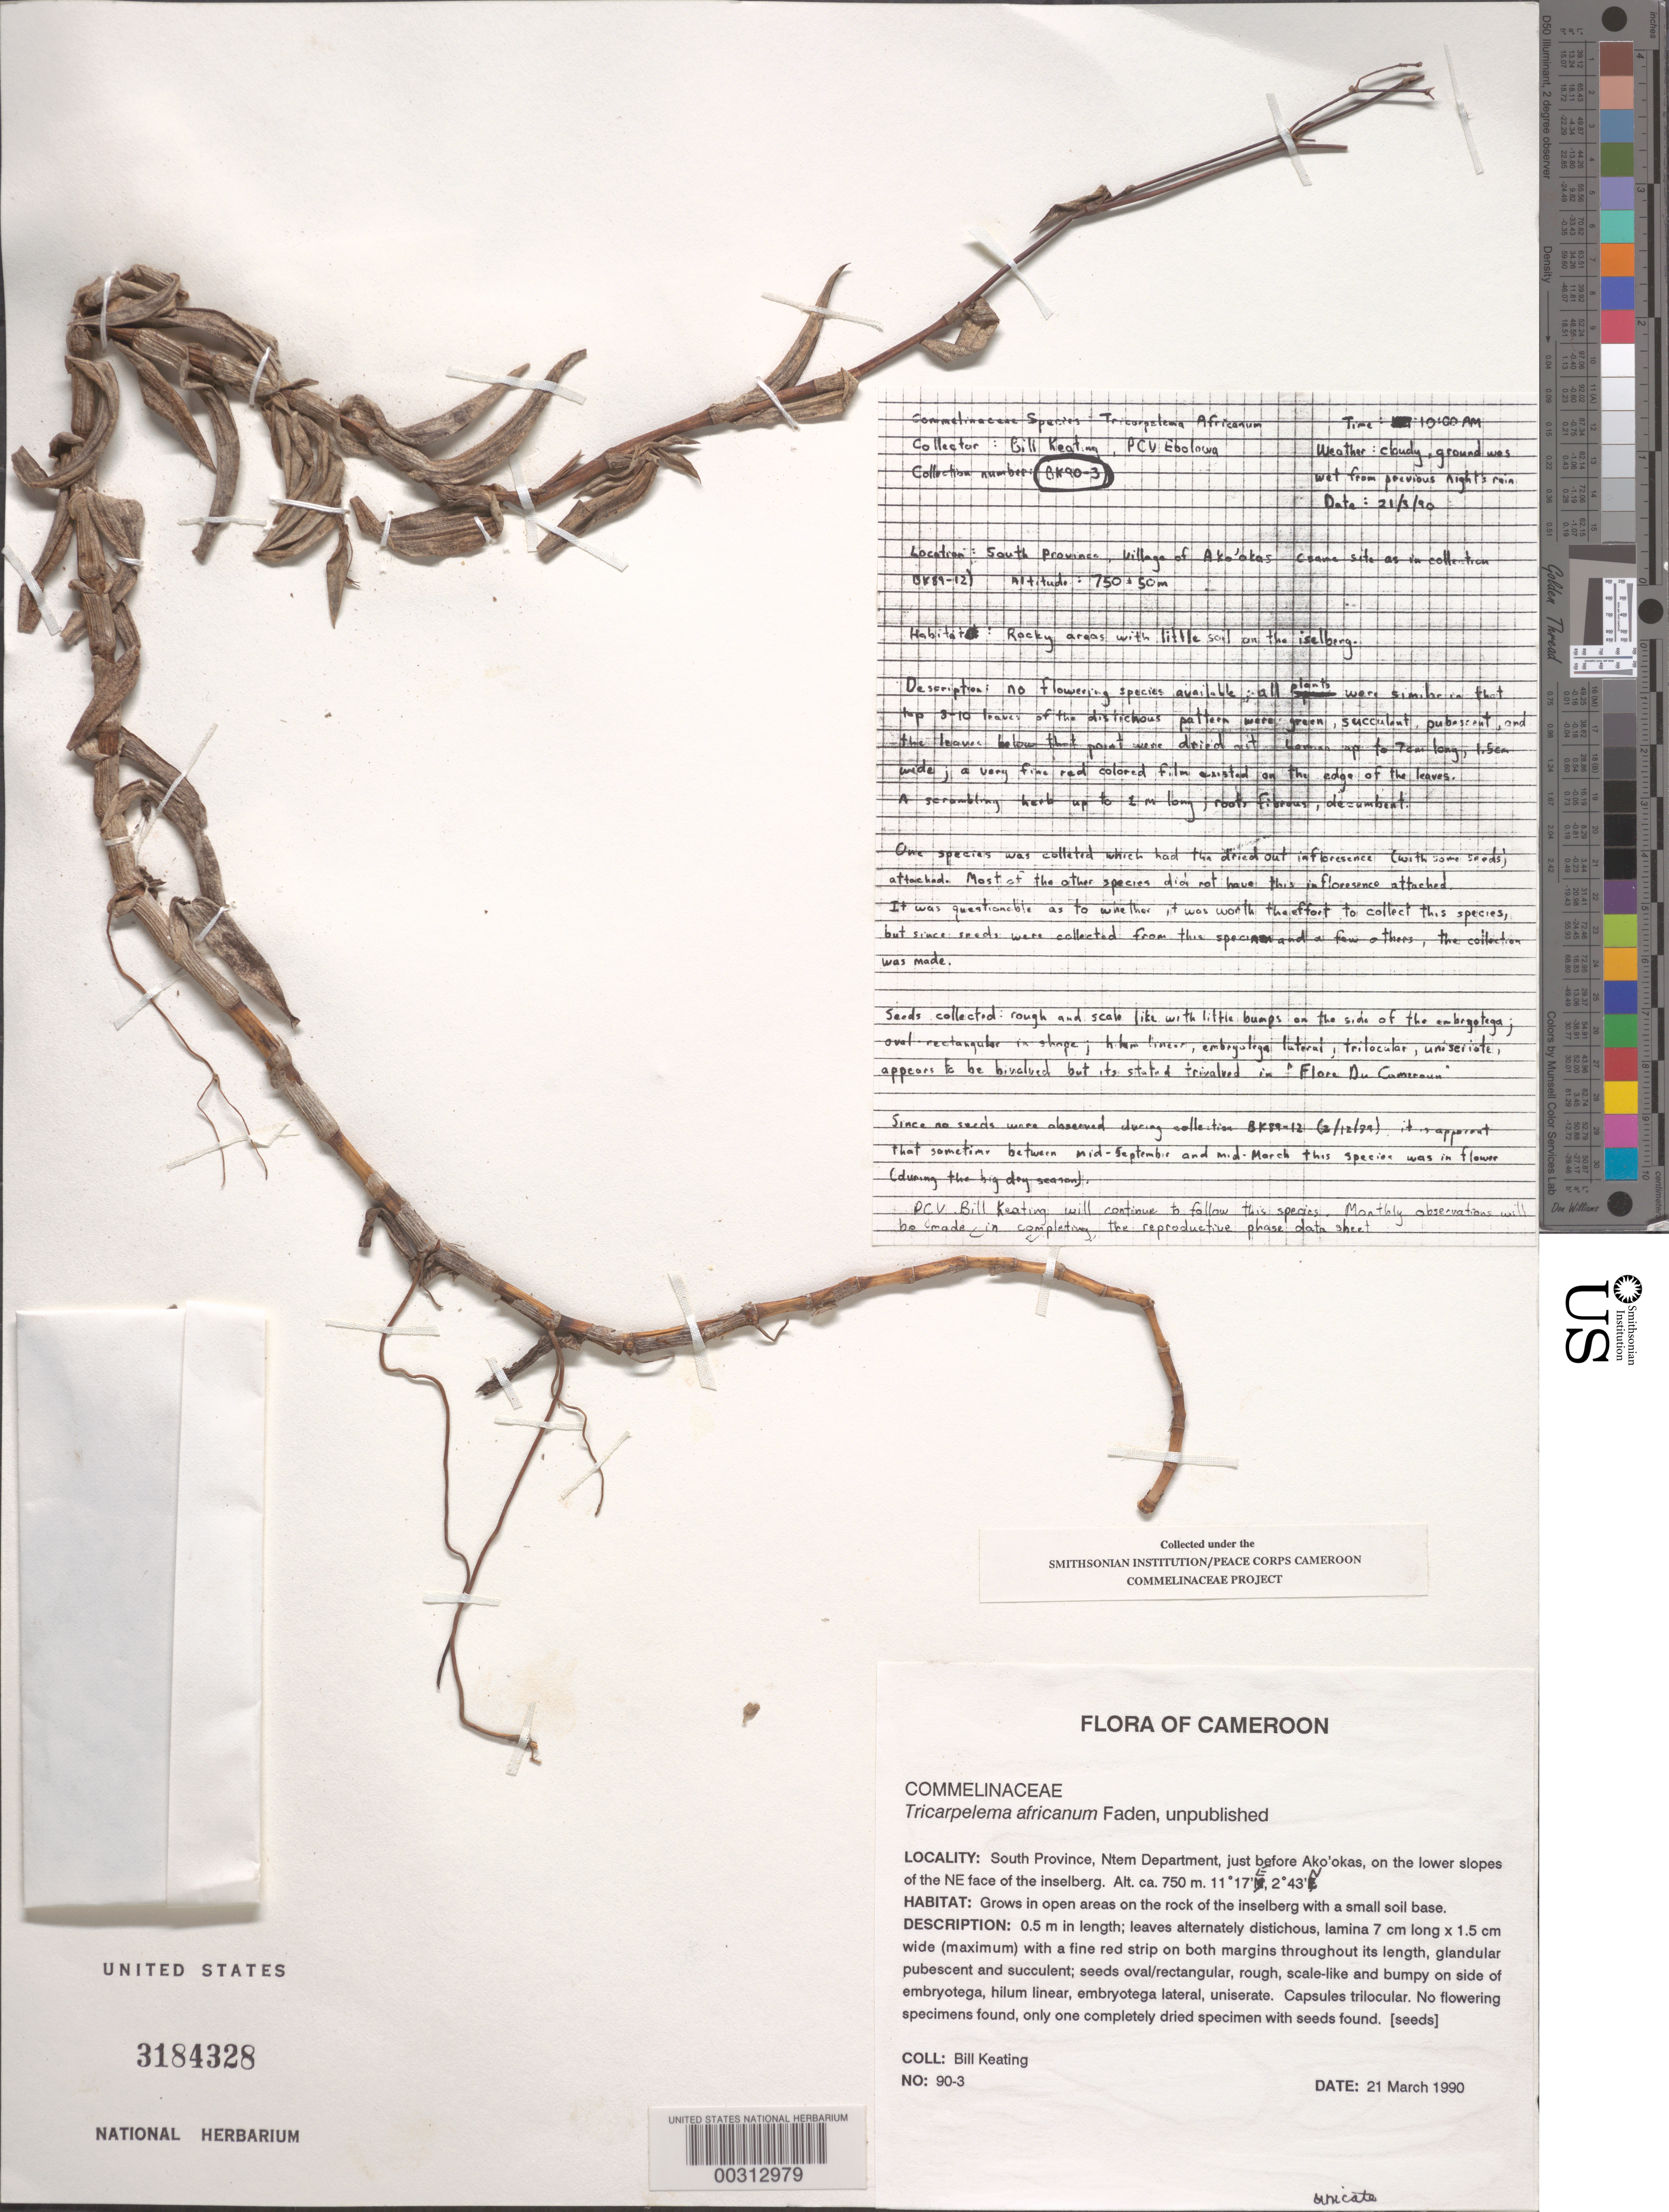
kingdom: Plantae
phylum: Tracheophyta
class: Liliopsida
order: Commelinales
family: Commelinaceae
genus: Tricarpelema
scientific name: Tricarpelema africanum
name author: Faden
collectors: B. Keating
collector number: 90-3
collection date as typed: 21 Mar 1990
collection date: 1990-03-21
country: Cameroon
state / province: Sud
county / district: Ntem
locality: Ne of inselberg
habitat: Grows in open areas on rock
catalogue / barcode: US 3184328